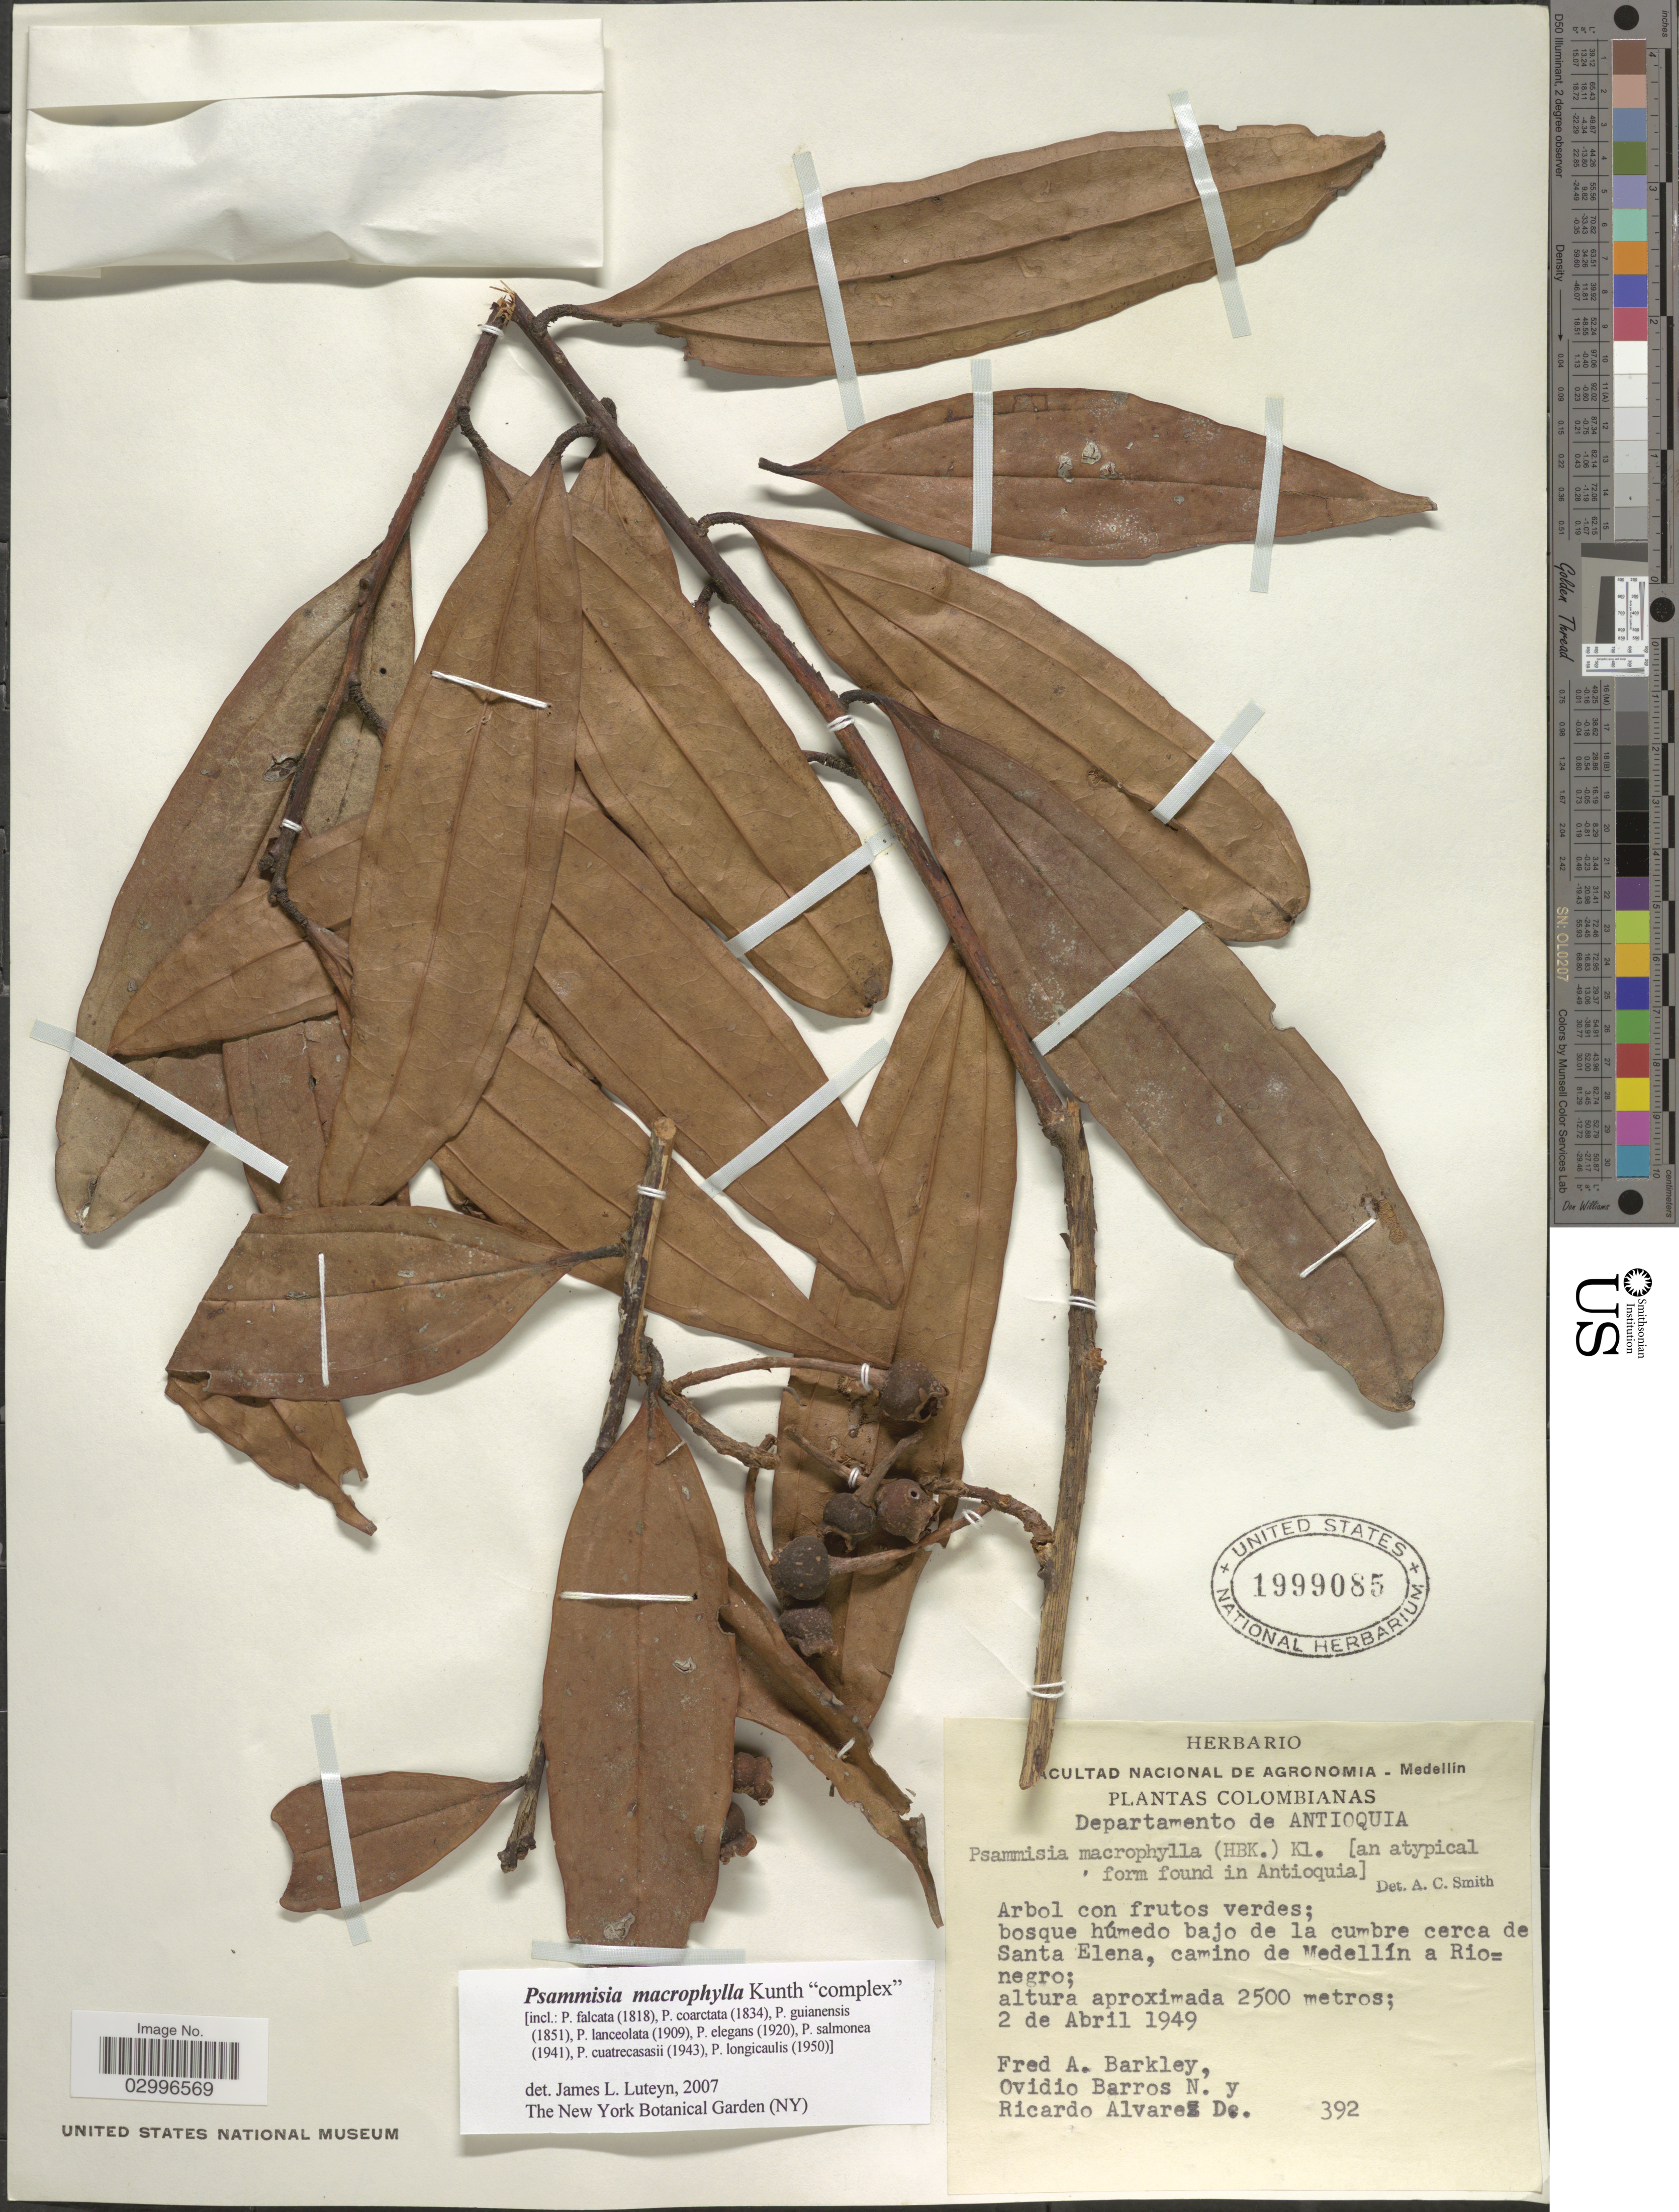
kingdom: Plantae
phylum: Tracheophyta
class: Magnoliopsida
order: Ericales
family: Ericaceae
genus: Psammisia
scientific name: Psammisia macrophylla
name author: (Kunth) Klotzsch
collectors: F. A. Barkley, O. Barros N. & R. Álvarez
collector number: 392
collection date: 1949-04-02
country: Colombia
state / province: Antioquia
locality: Departamento de Antioquia. Bosque húmedo bajo de la cumbre cerca de Santa Elena, camino de Medellín a Rio negro.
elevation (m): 2500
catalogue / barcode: US 1999085